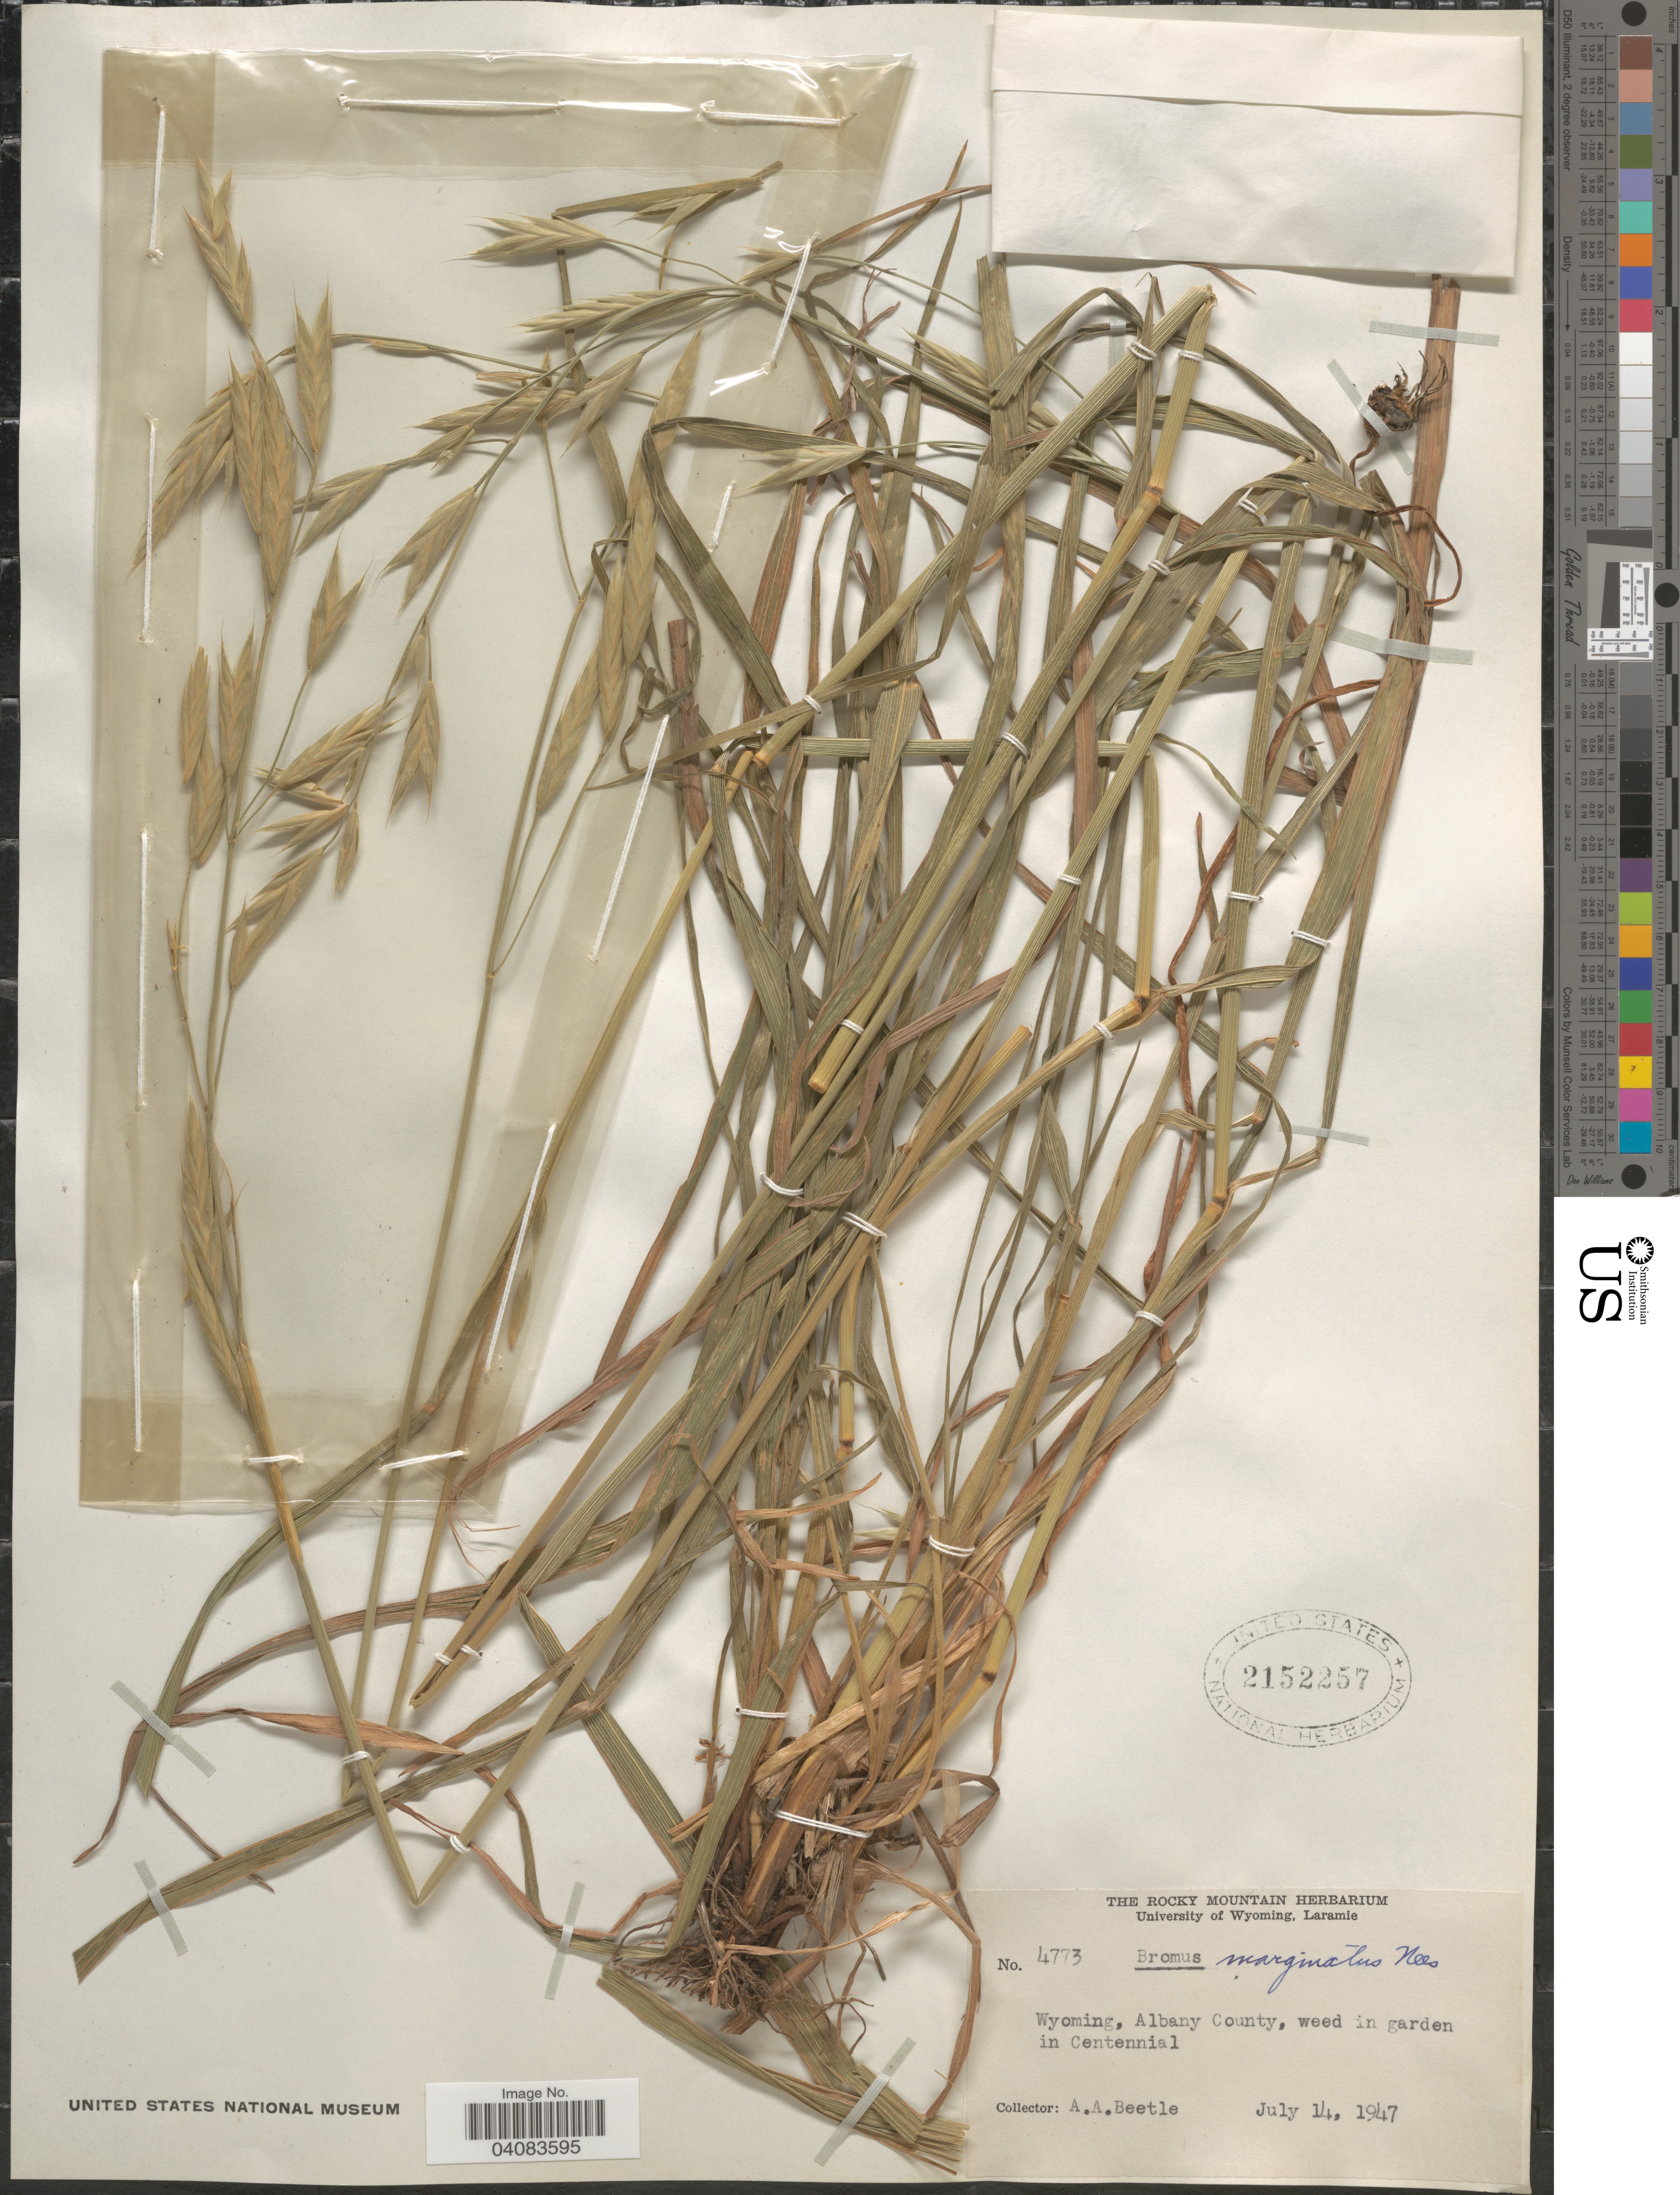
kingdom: Plantae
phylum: Tracheophyta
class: Liliopsida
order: Poales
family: Poaceae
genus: Bromus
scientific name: Bromus marginatus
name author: Nees ex Steud.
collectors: A. A. Beetle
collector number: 4773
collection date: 1947-07-14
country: United States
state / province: Wyoming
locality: Albany County, weed in garden in Centennial.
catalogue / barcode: US 2152257